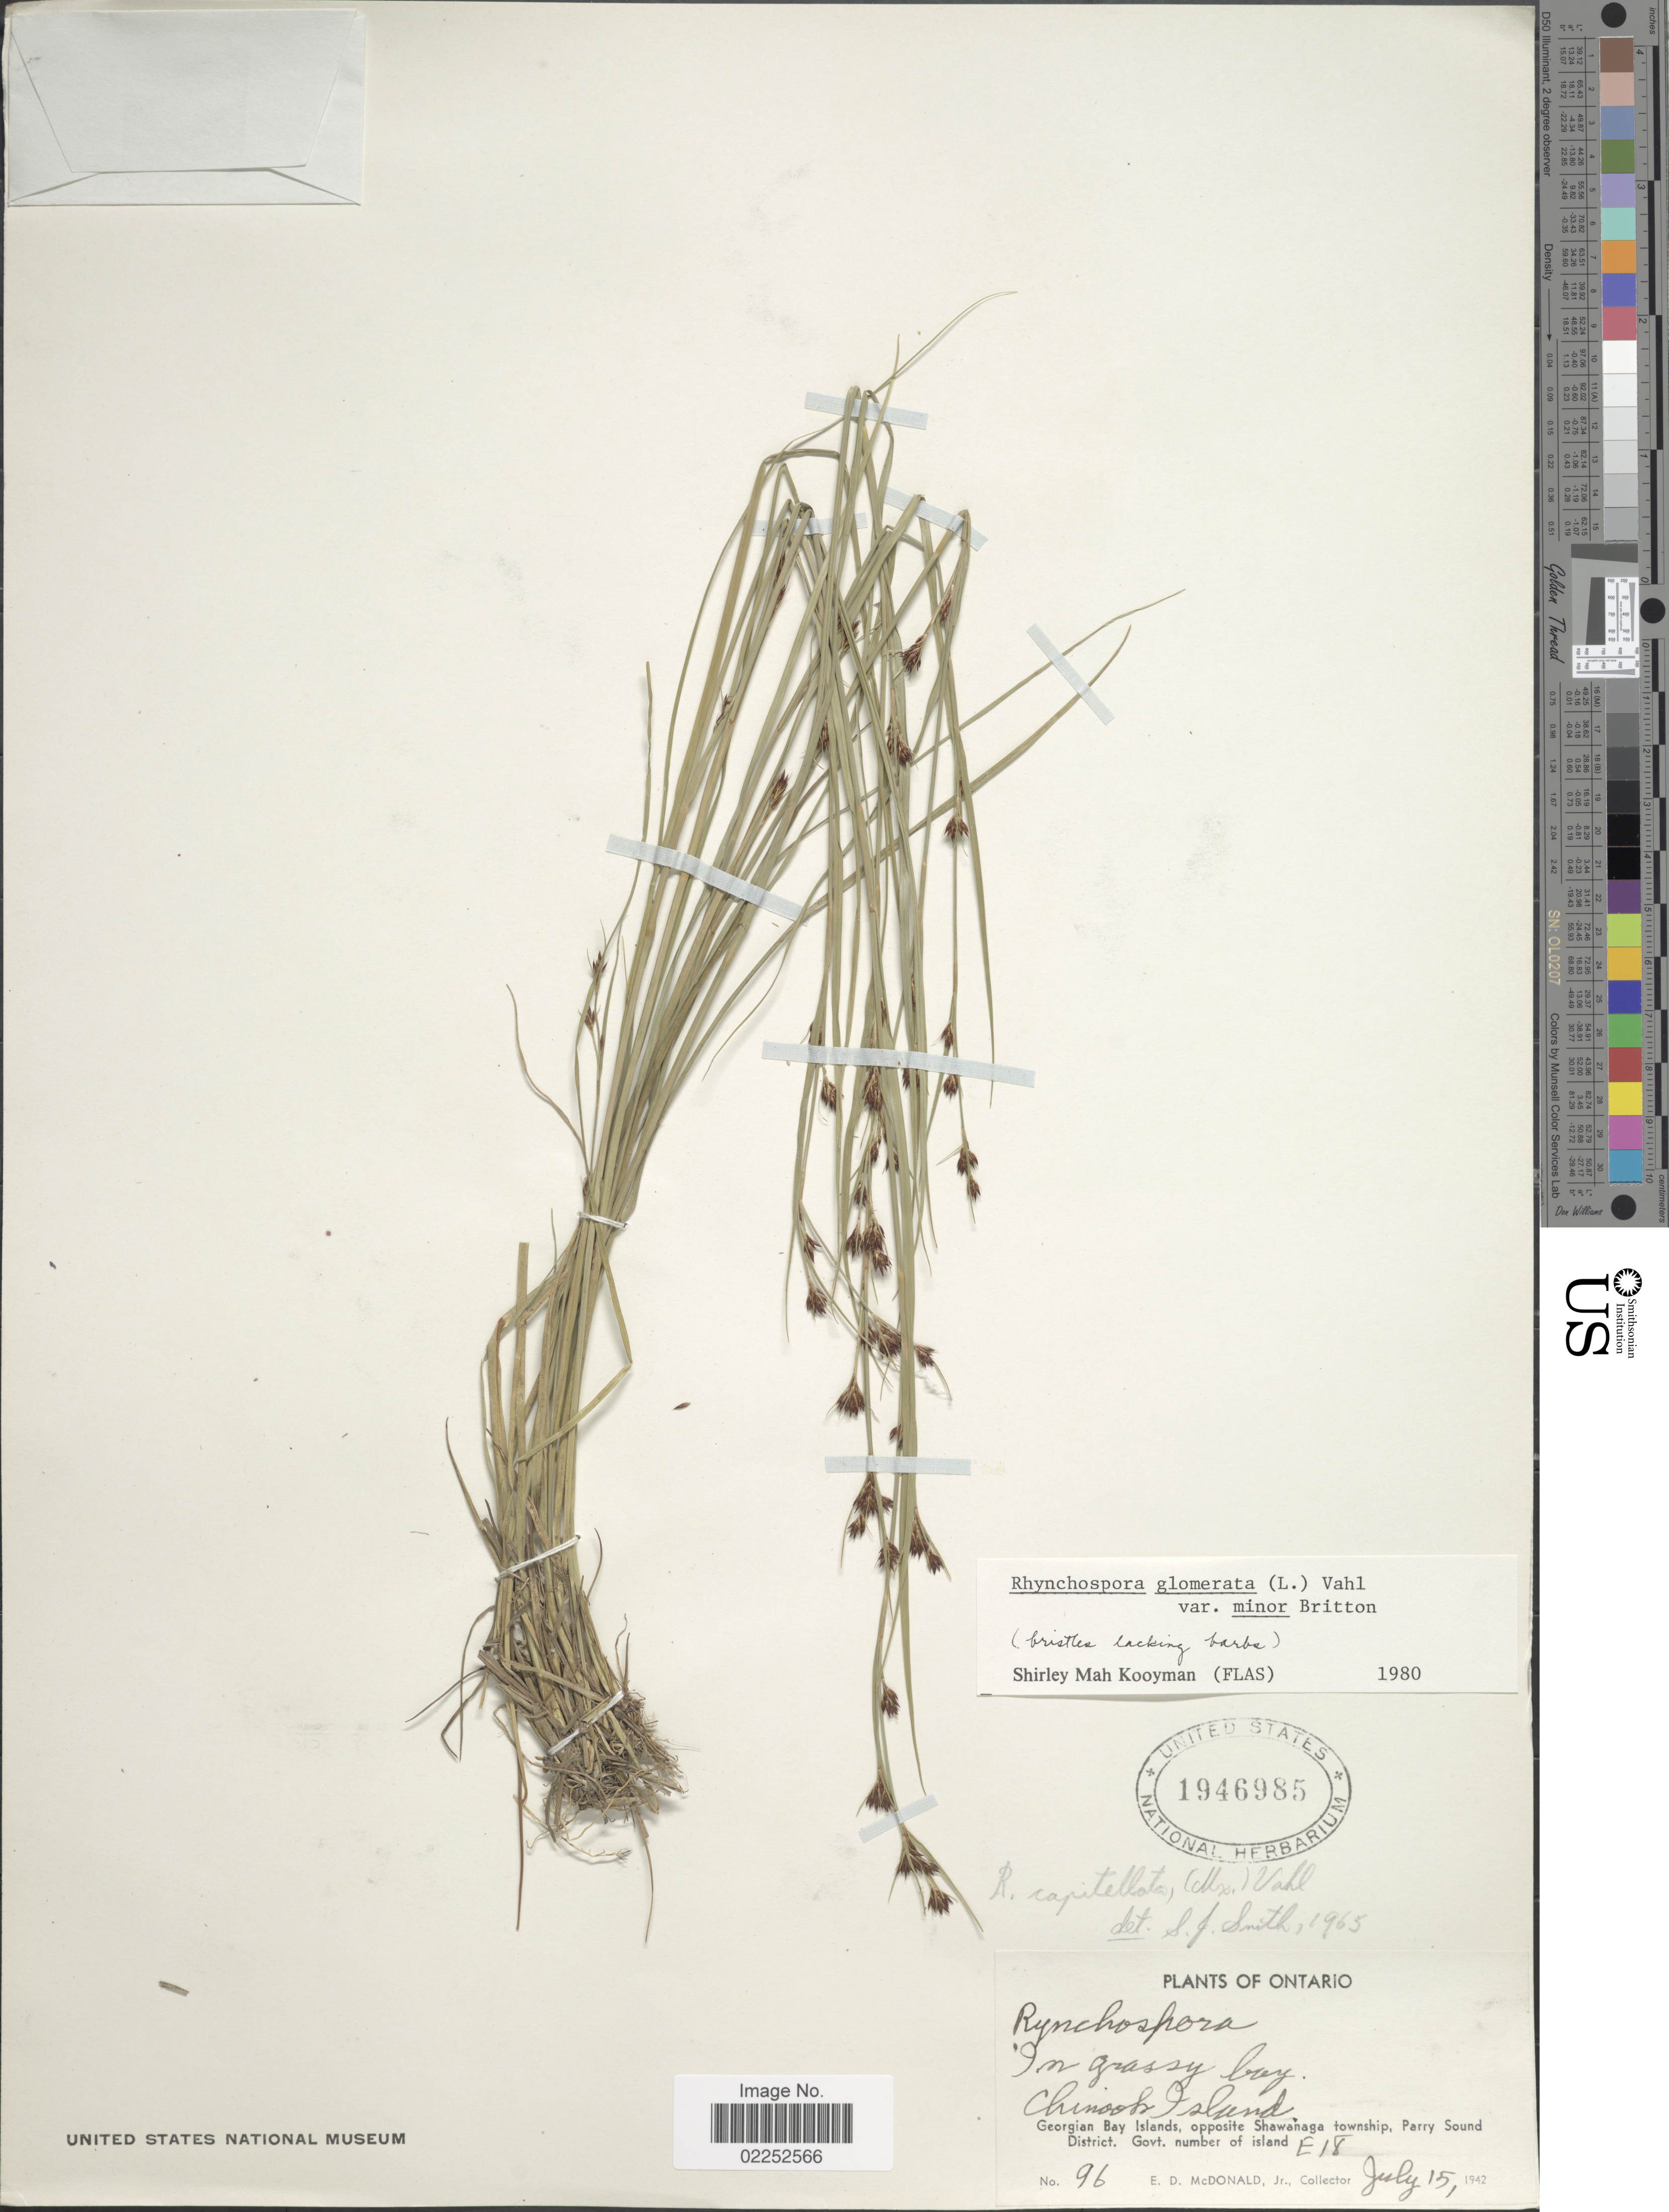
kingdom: Plantae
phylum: Tracheophyta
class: Liliopsida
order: Poales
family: Cyperaceae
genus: Rhynchospora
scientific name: Rhynchospora capitellata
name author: (Michx.) Vahl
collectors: E. D. McDonald Jr.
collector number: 96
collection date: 1942-07-15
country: Canada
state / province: Ontario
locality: Chinook Island, Georgian Bay Islands, opposite Shawanaga township, Parry Sound District. Govt. number of island E18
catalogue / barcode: US 1946985